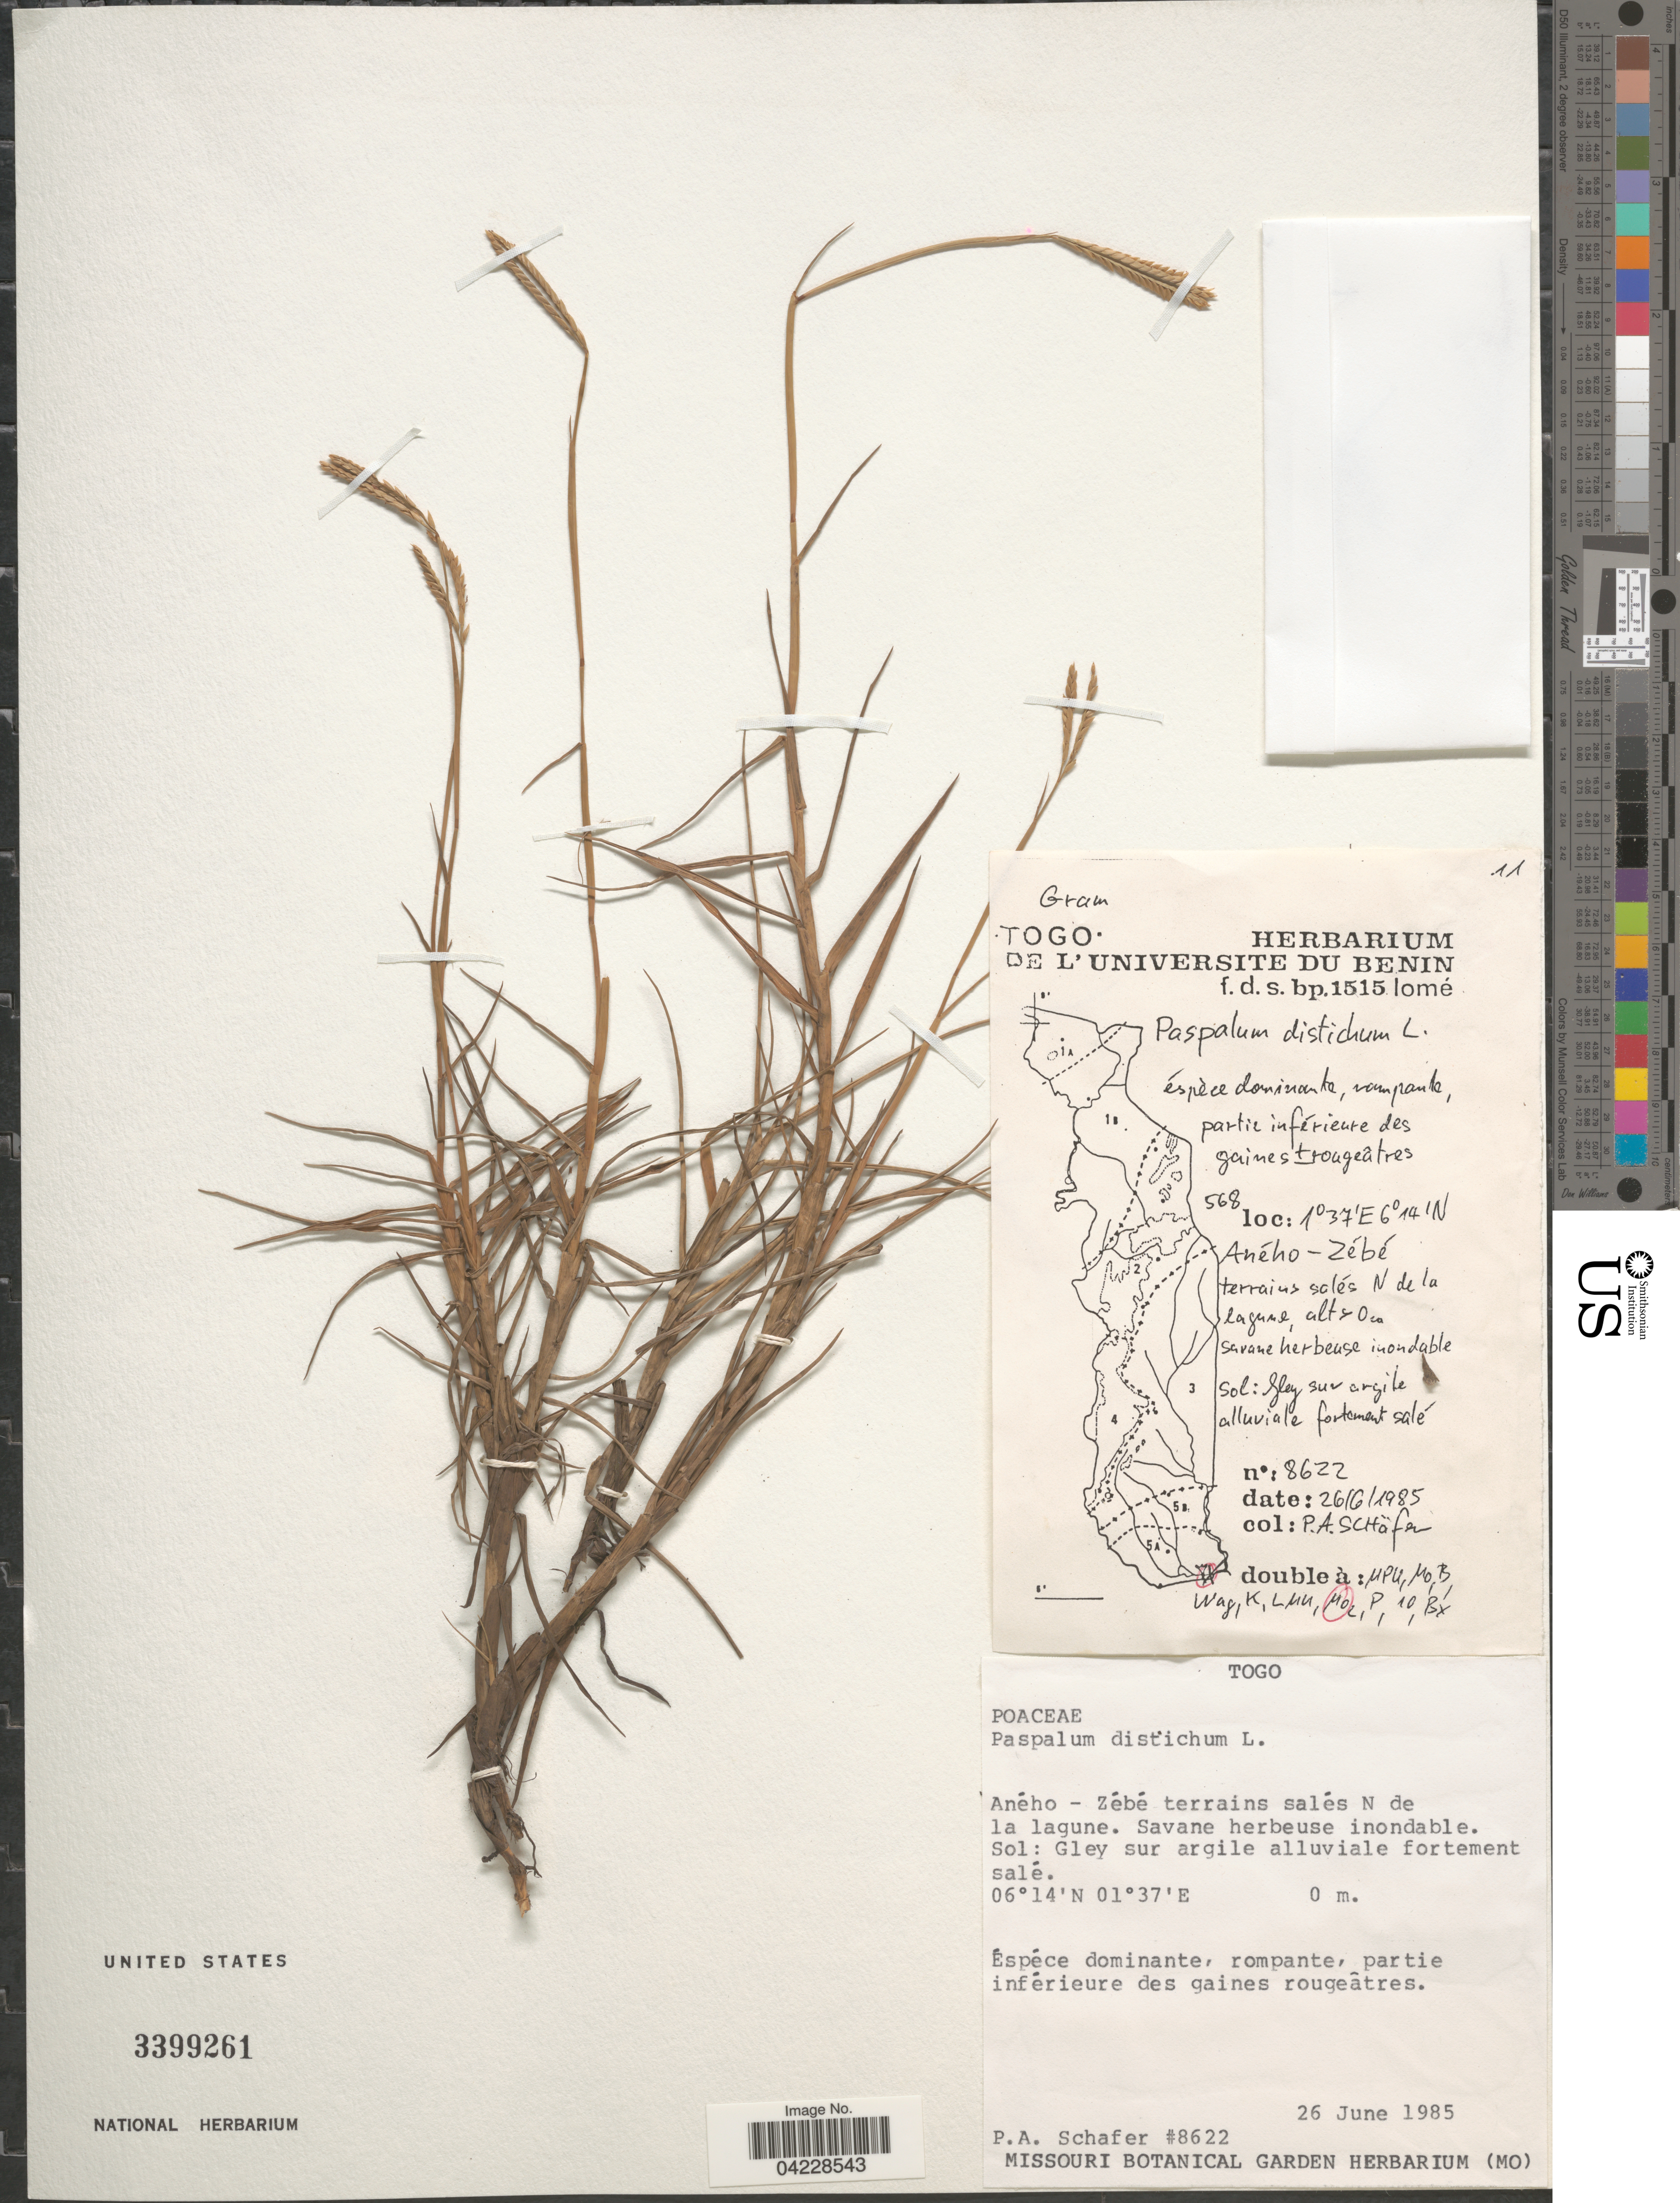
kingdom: Plantae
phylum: Tracheophyta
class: Liliopsida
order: Poales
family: Poaceae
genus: Paspalum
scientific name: Paspalum distichum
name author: L.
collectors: P. A. Schäfer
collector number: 8622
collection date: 1985-06-26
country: Togo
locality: Aného - Zébé terrains salés N de la lagune.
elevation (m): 0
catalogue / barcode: US 3399261